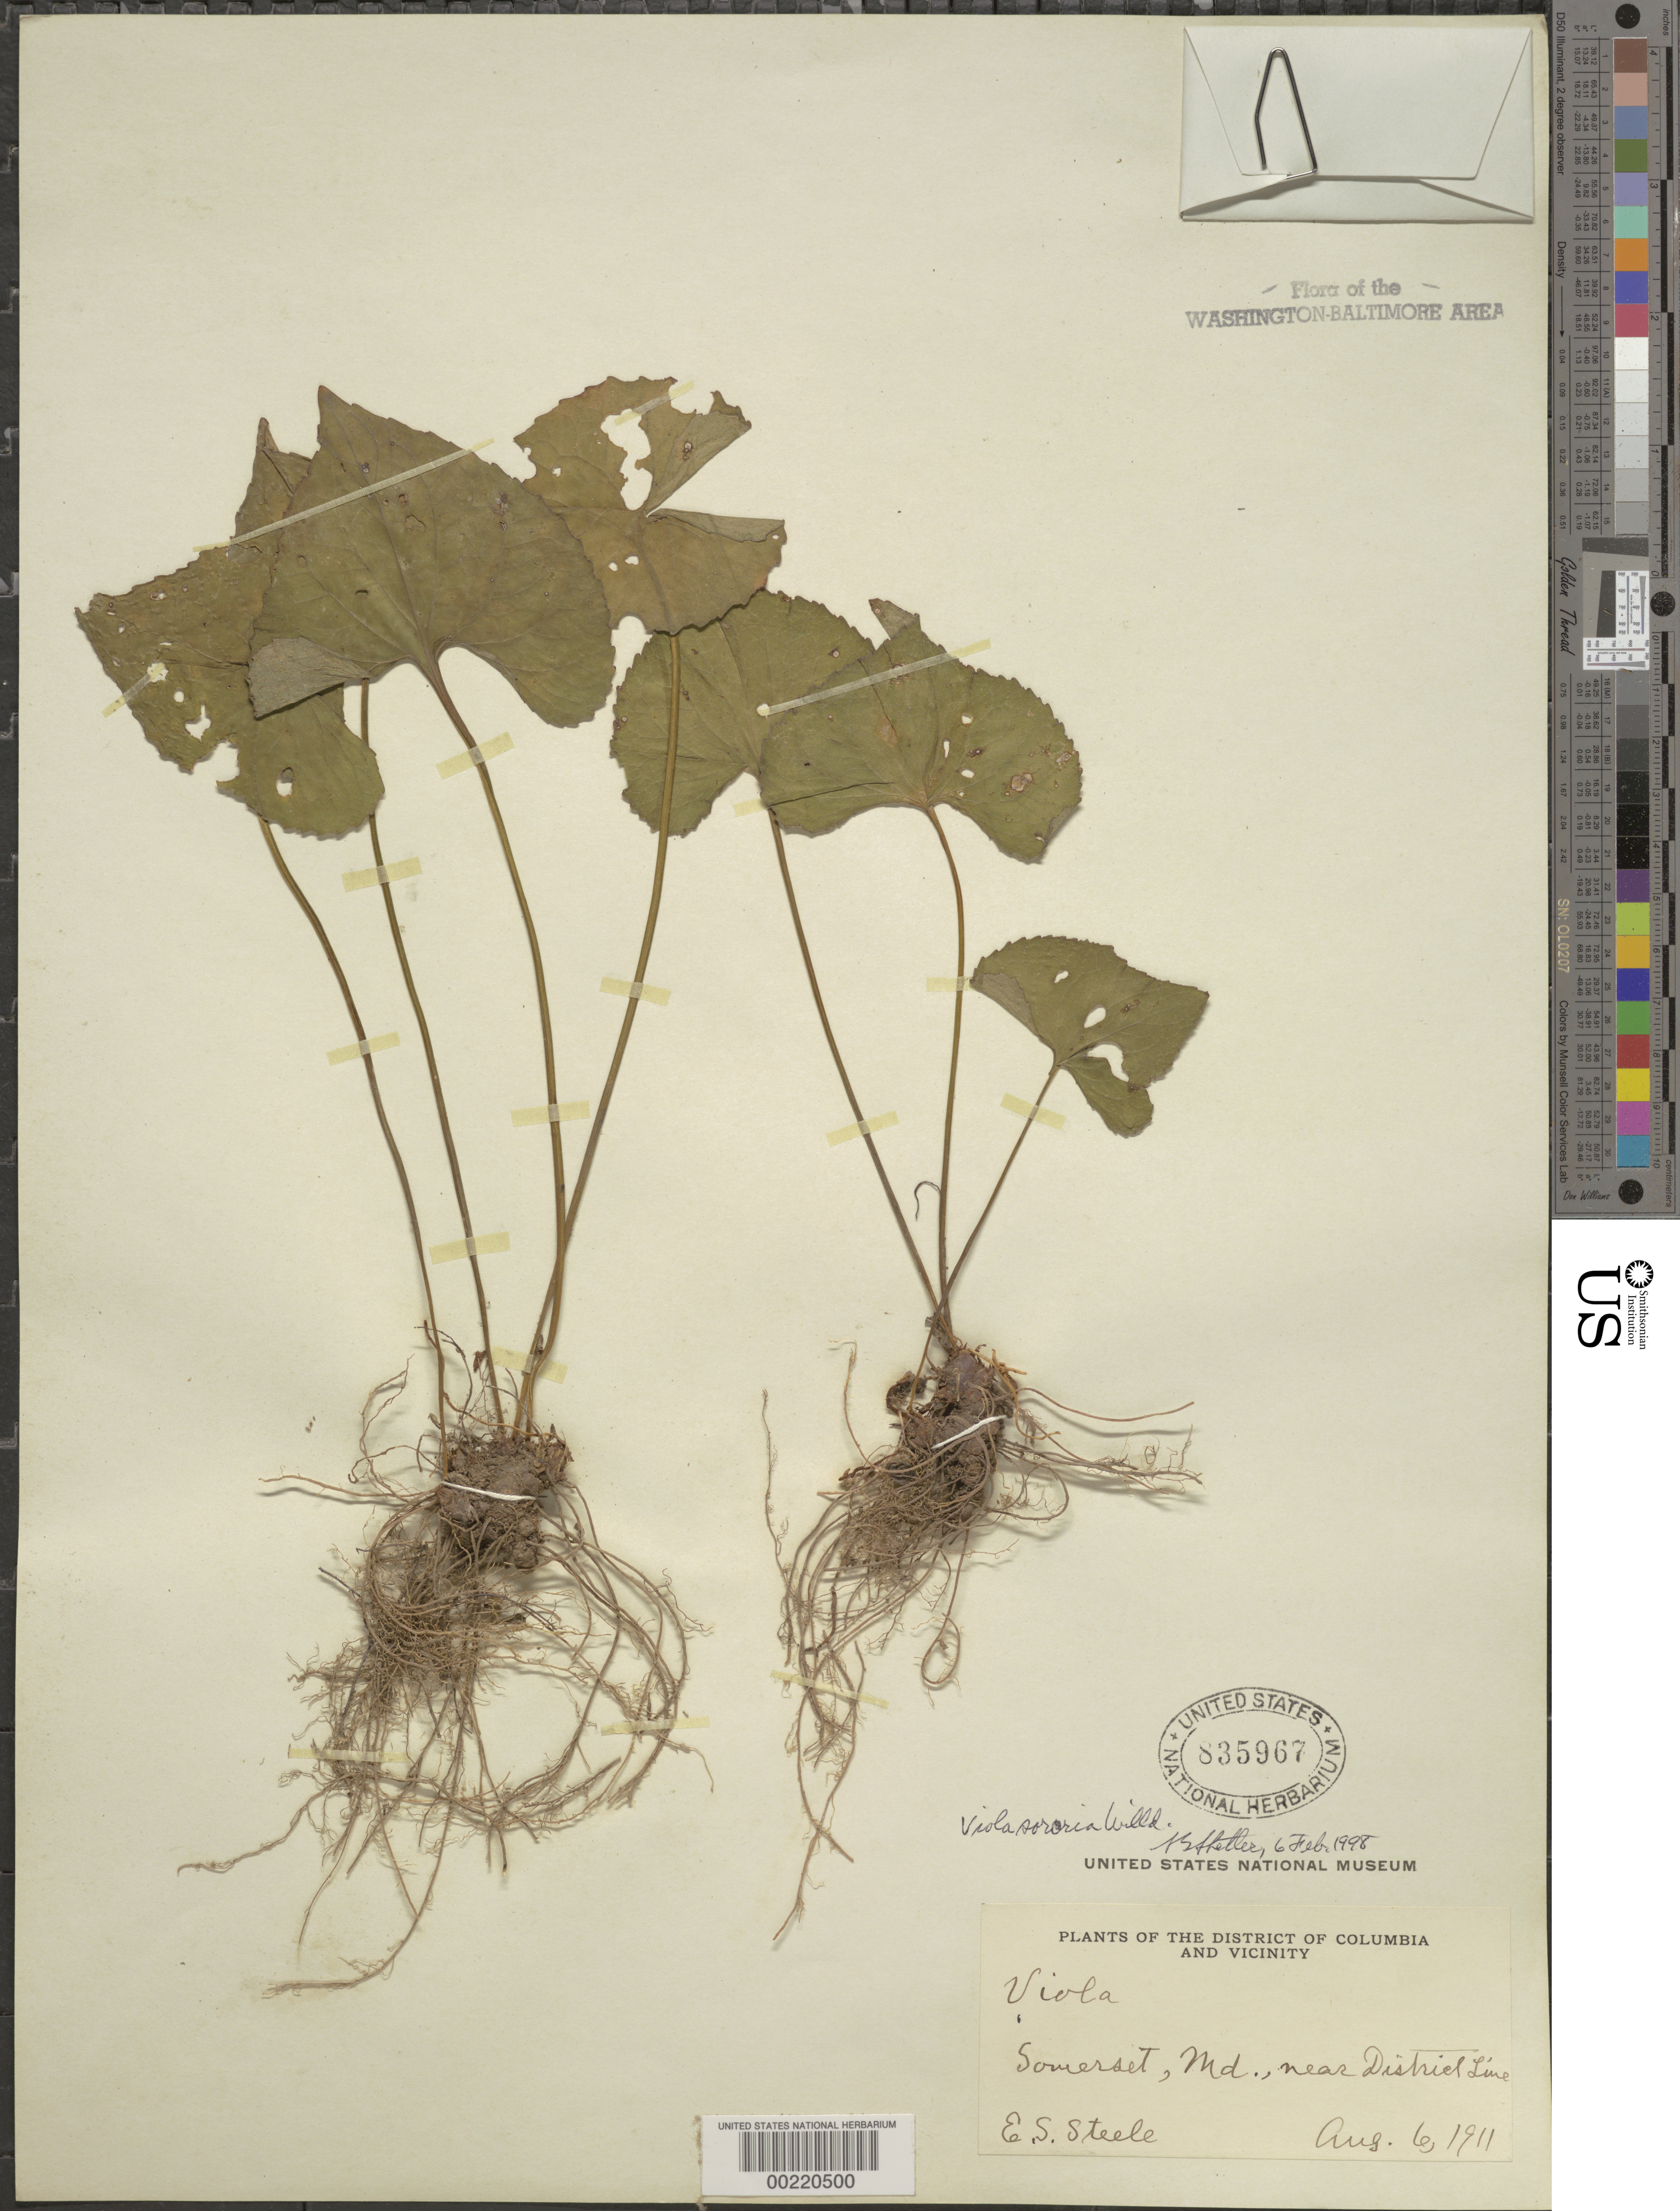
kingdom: Plantae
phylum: Tracheophyta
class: Magnoliopsida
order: Malpighiales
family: Violaceae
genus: Viola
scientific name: Viola sororia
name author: Willd.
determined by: Shetler, Stanwyn G., (US), NMNH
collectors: E. Steele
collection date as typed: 06 Aug 1911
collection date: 1911-08-06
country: United States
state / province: Maryland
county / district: Montgomery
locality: Somerset, District Line vicinity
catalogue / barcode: US 835967